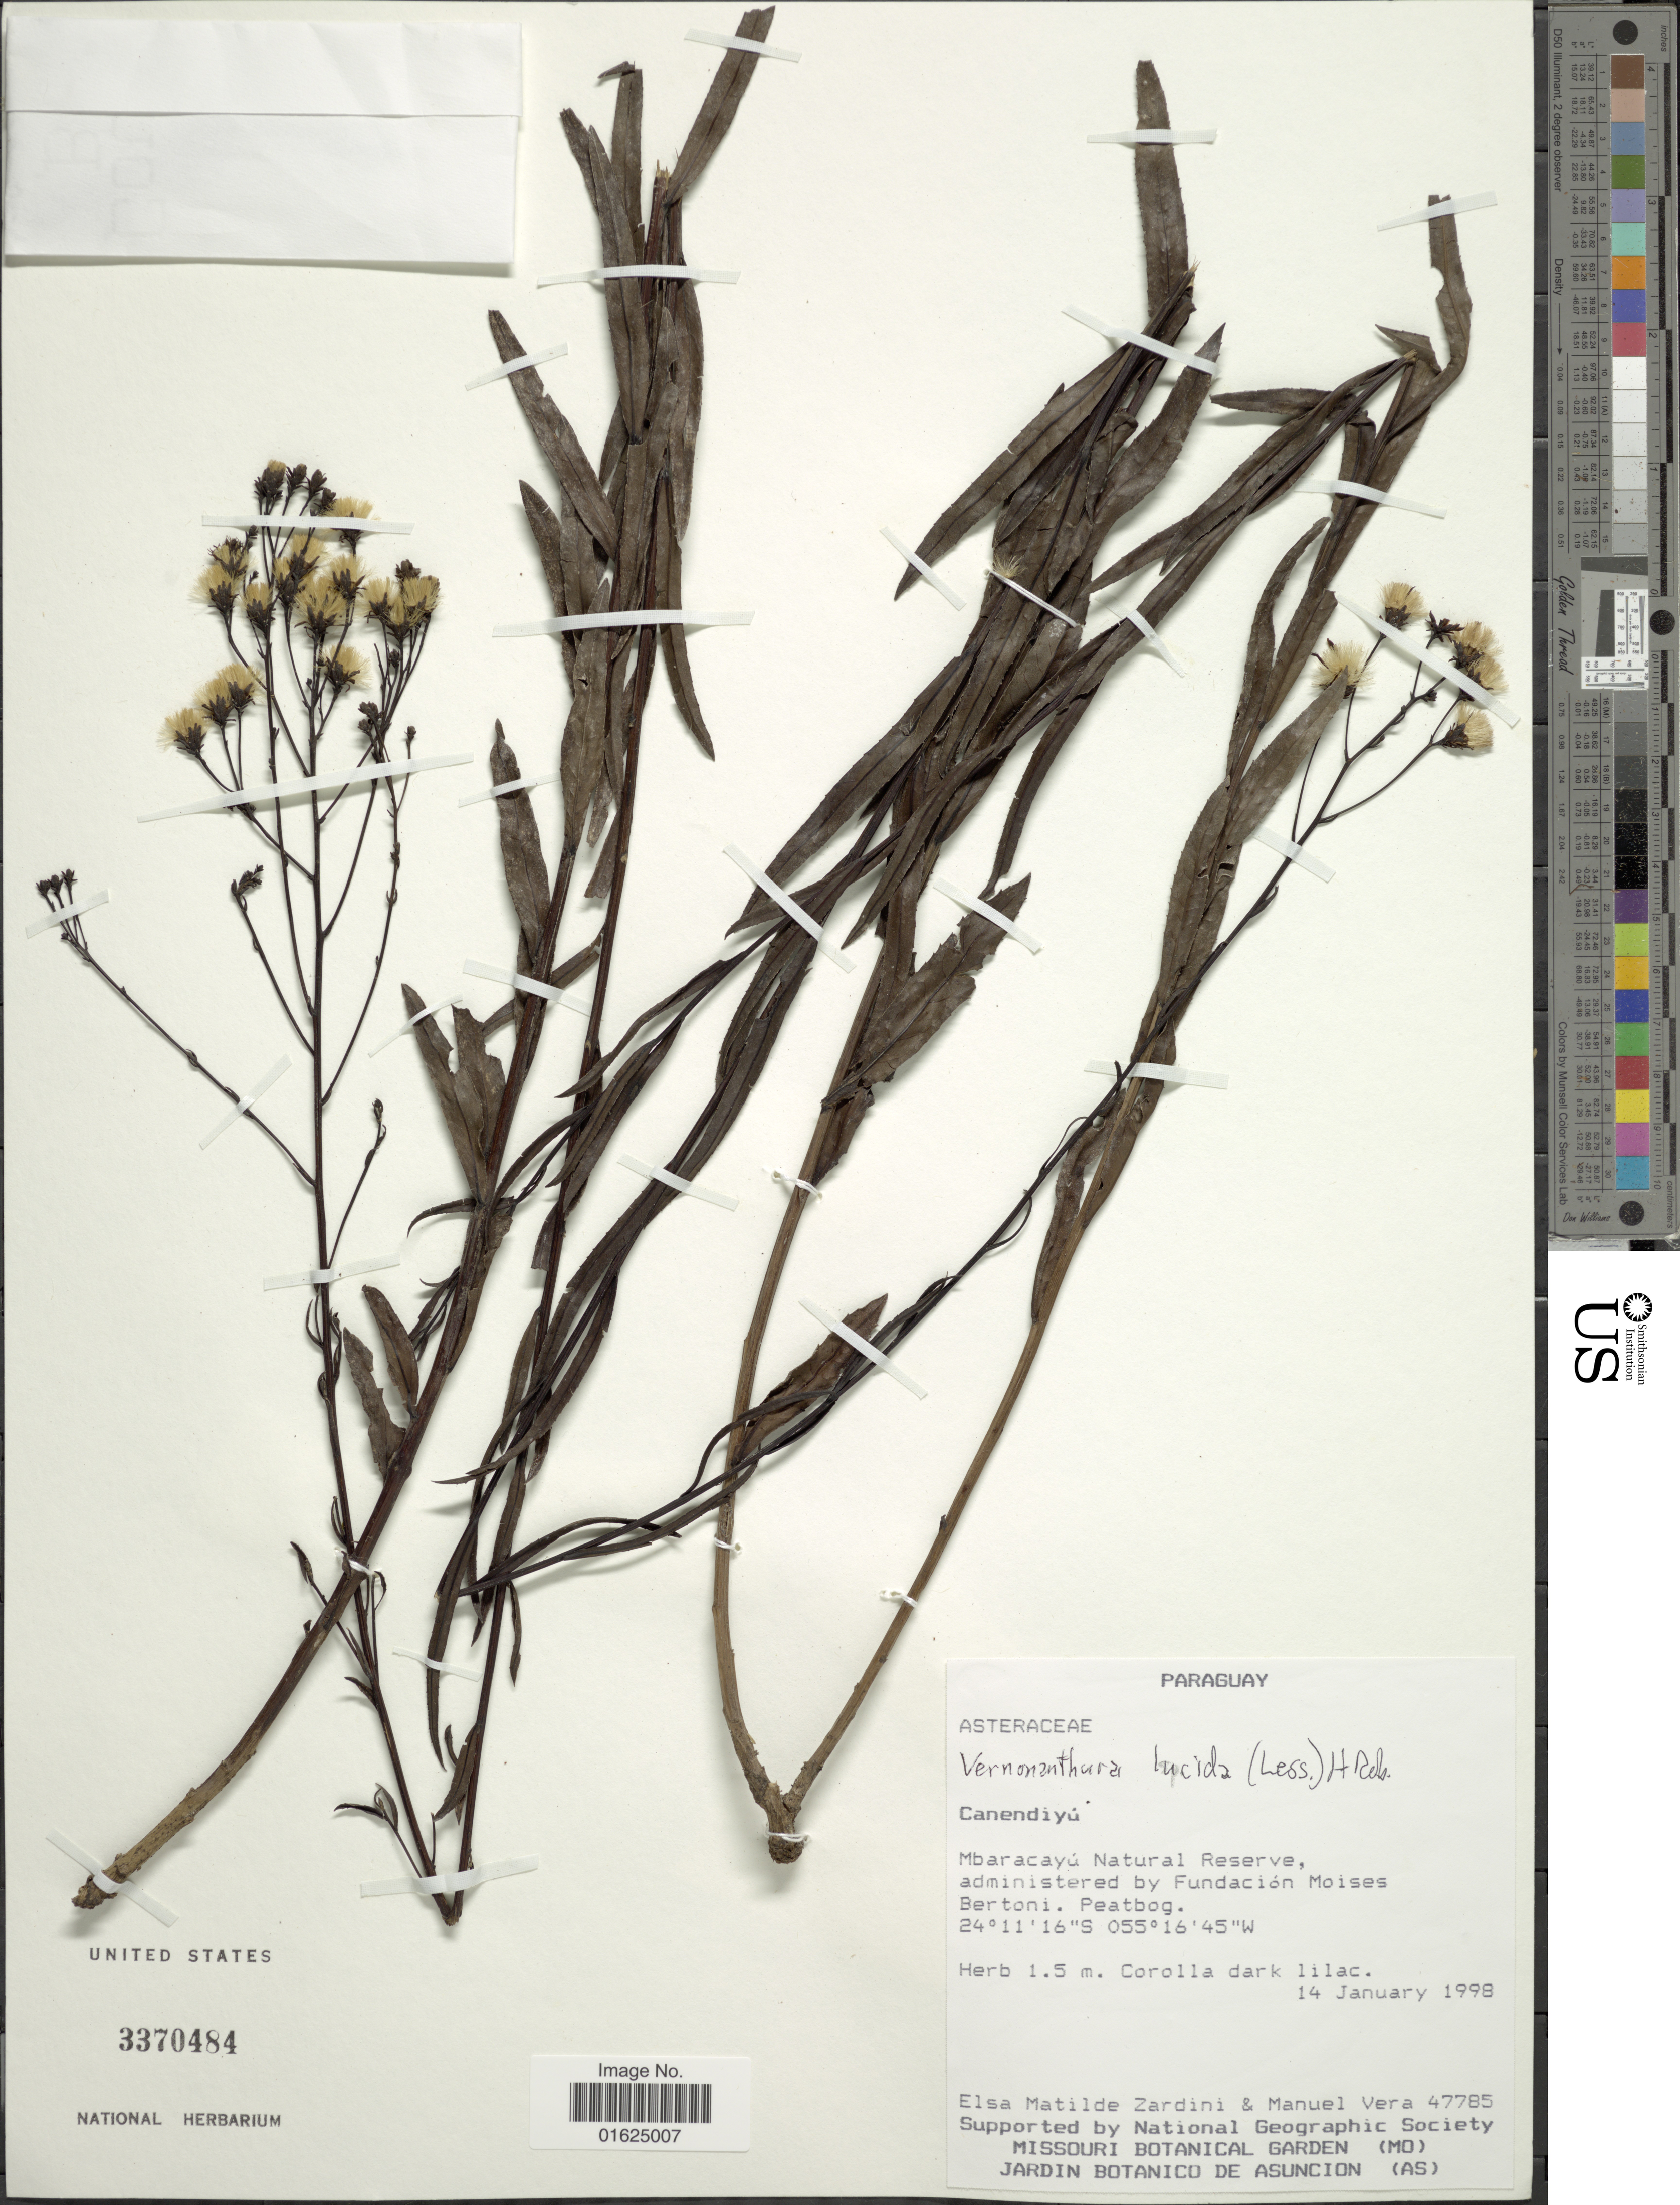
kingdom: Plantae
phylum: Tracheophyta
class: Magnoliopsida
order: Asterales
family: Asteraceae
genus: Vernonanthura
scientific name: Vernonanthura lucida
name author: (Less.) H. Rob.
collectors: E. M. Zardini & M. Vera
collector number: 47785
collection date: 1998-01-14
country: Paraguay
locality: Canendiyú, Mbaracayú Natural Reserve, administered by Fundación Moises Bertoni. Peatbog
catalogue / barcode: US 3370484